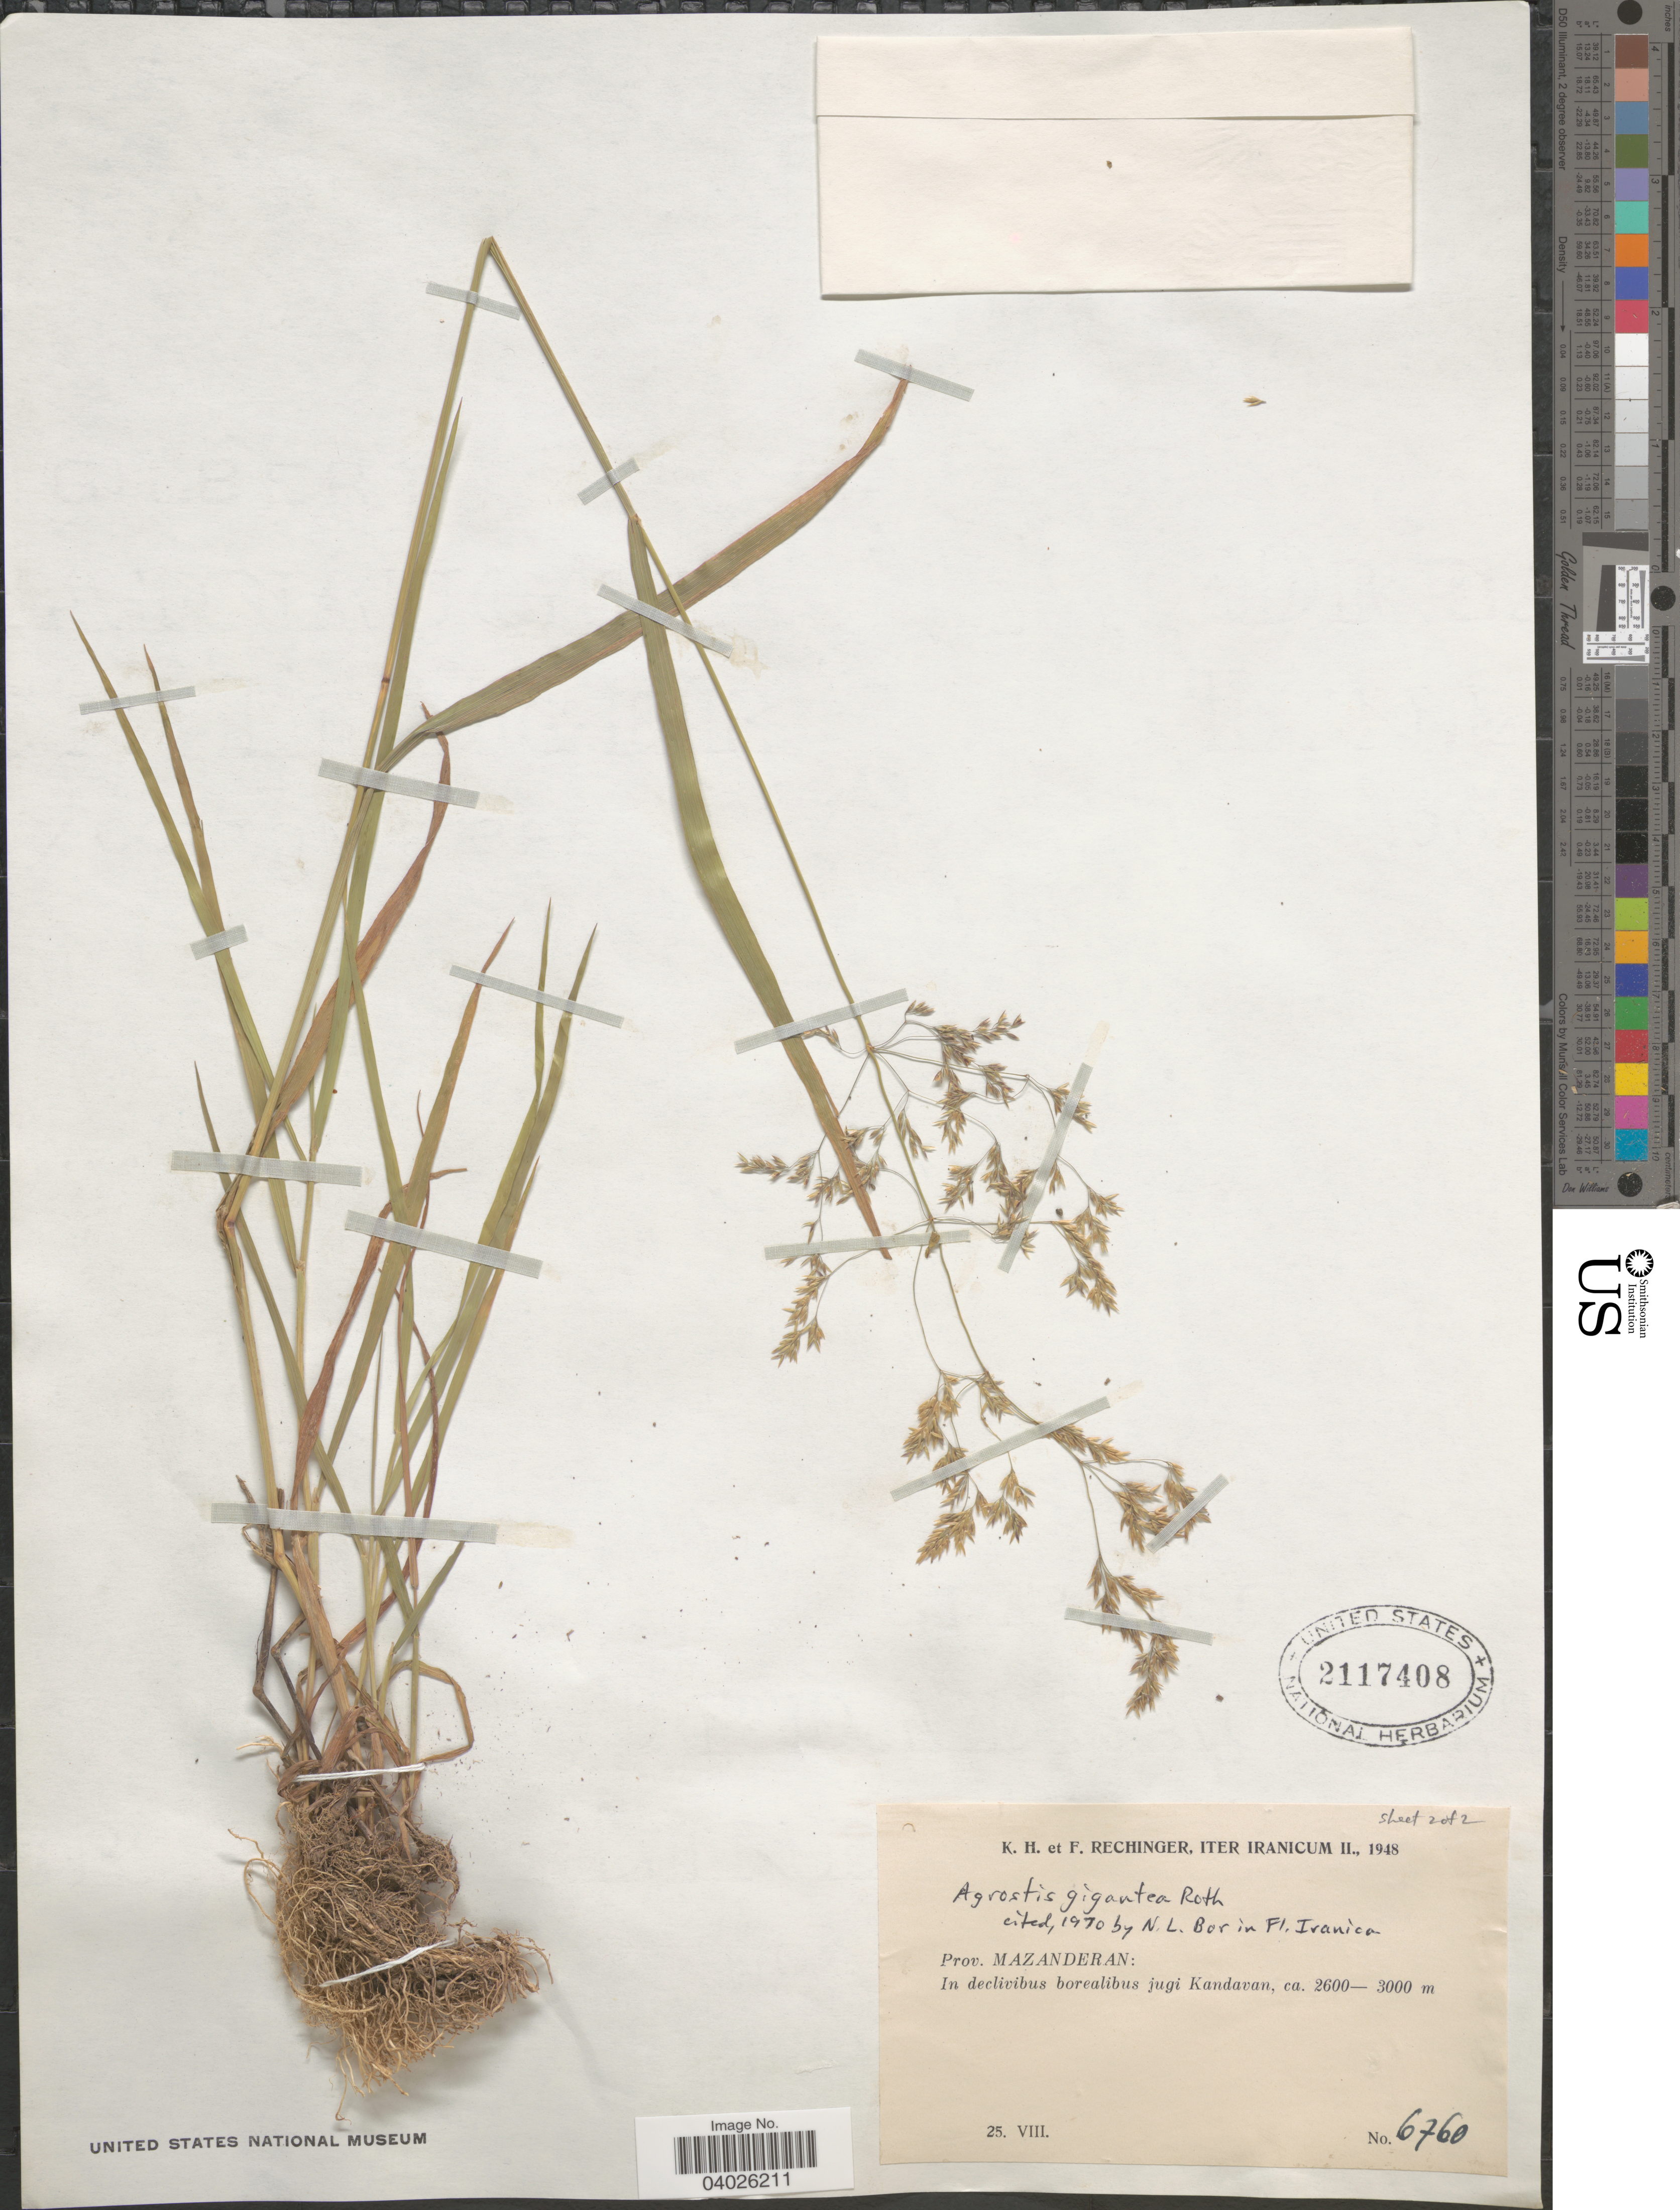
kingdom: Plantae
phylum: Tracheophyta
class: Liliopsida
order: Poales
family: Poaceae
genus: Agrostis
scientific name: Agrostis gigantea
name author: Roth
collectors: K. H. Rechinger & F. Rechinger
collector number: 6760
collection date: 1948-08-25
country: Iran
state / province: Mazandaran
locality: Iter Iranicum II. Prov. Mazanderan: In declivibus borealibus jugi Kandavan.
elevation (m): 2600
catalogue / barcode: US 2117408